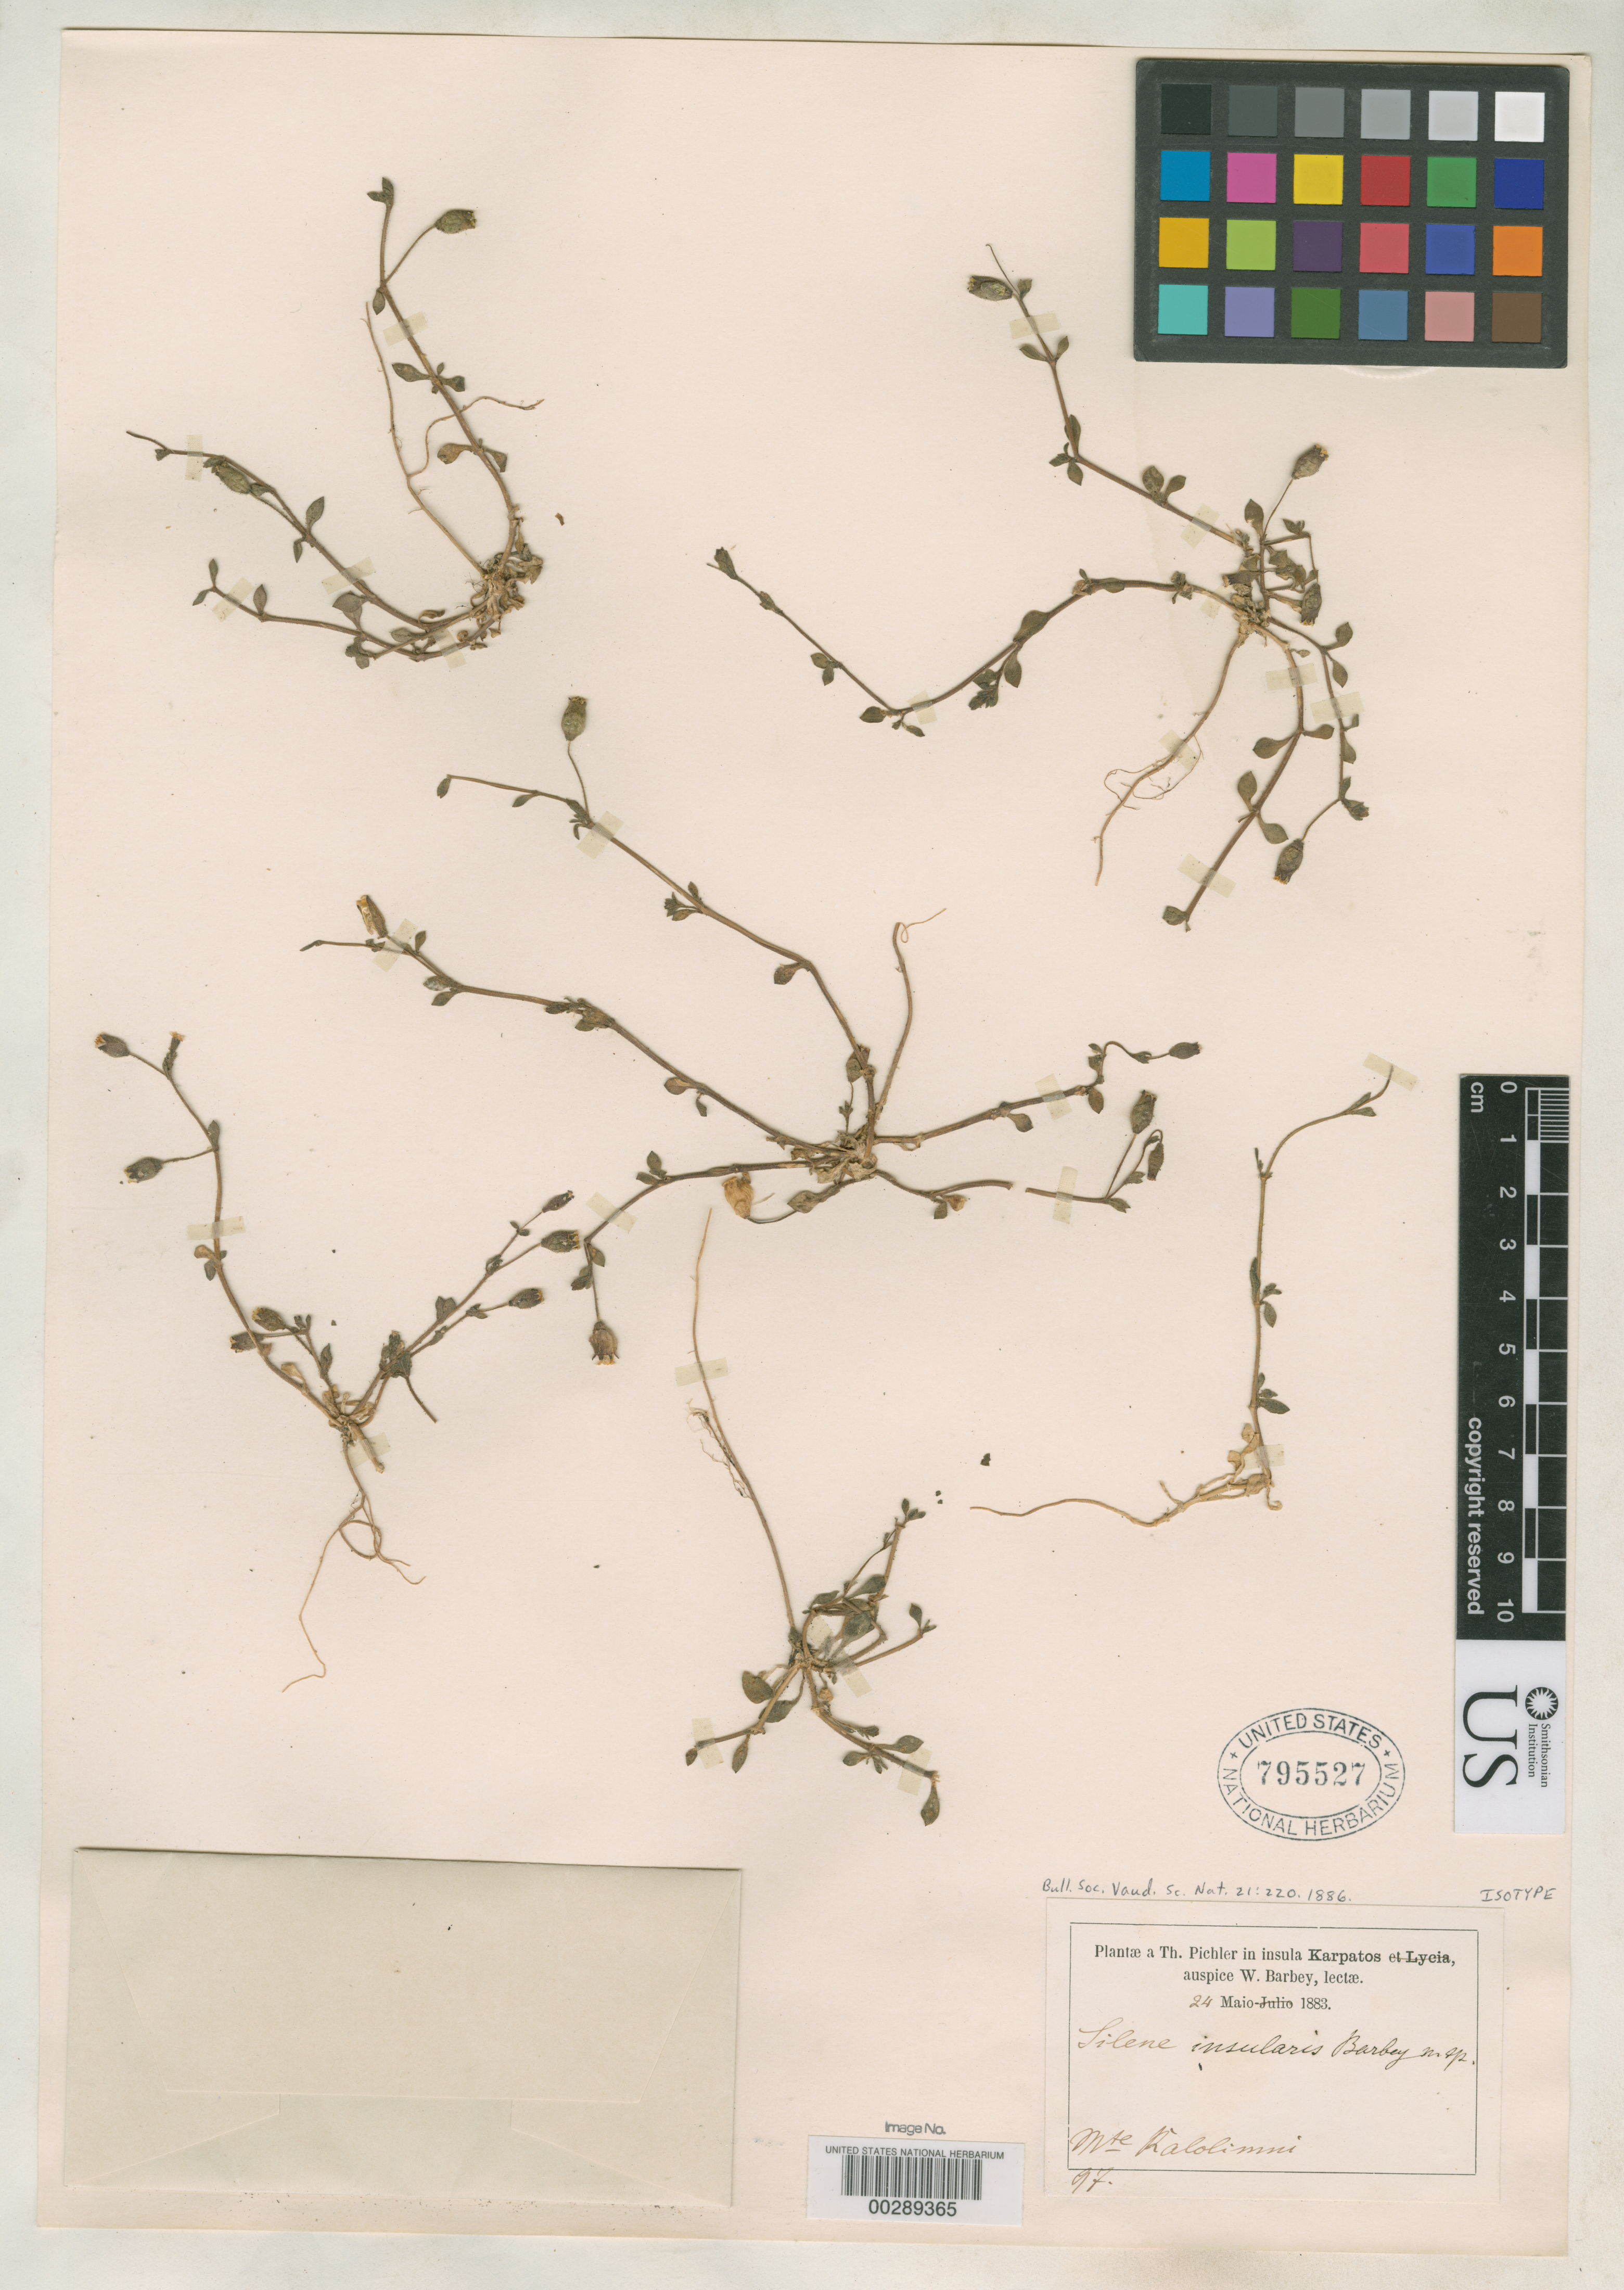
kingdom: Plantae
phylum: Tracheophyta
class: Magnoliopsida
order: Caryophyllales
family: Caryophyllaceae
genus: Silene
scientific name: Silene insularia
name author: Barbey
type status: Isotype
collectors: W. Barbey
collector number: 97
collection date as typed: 24 May 1883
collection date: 1883-05-24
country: Greece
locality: Karpatos.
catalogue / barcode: US 795527